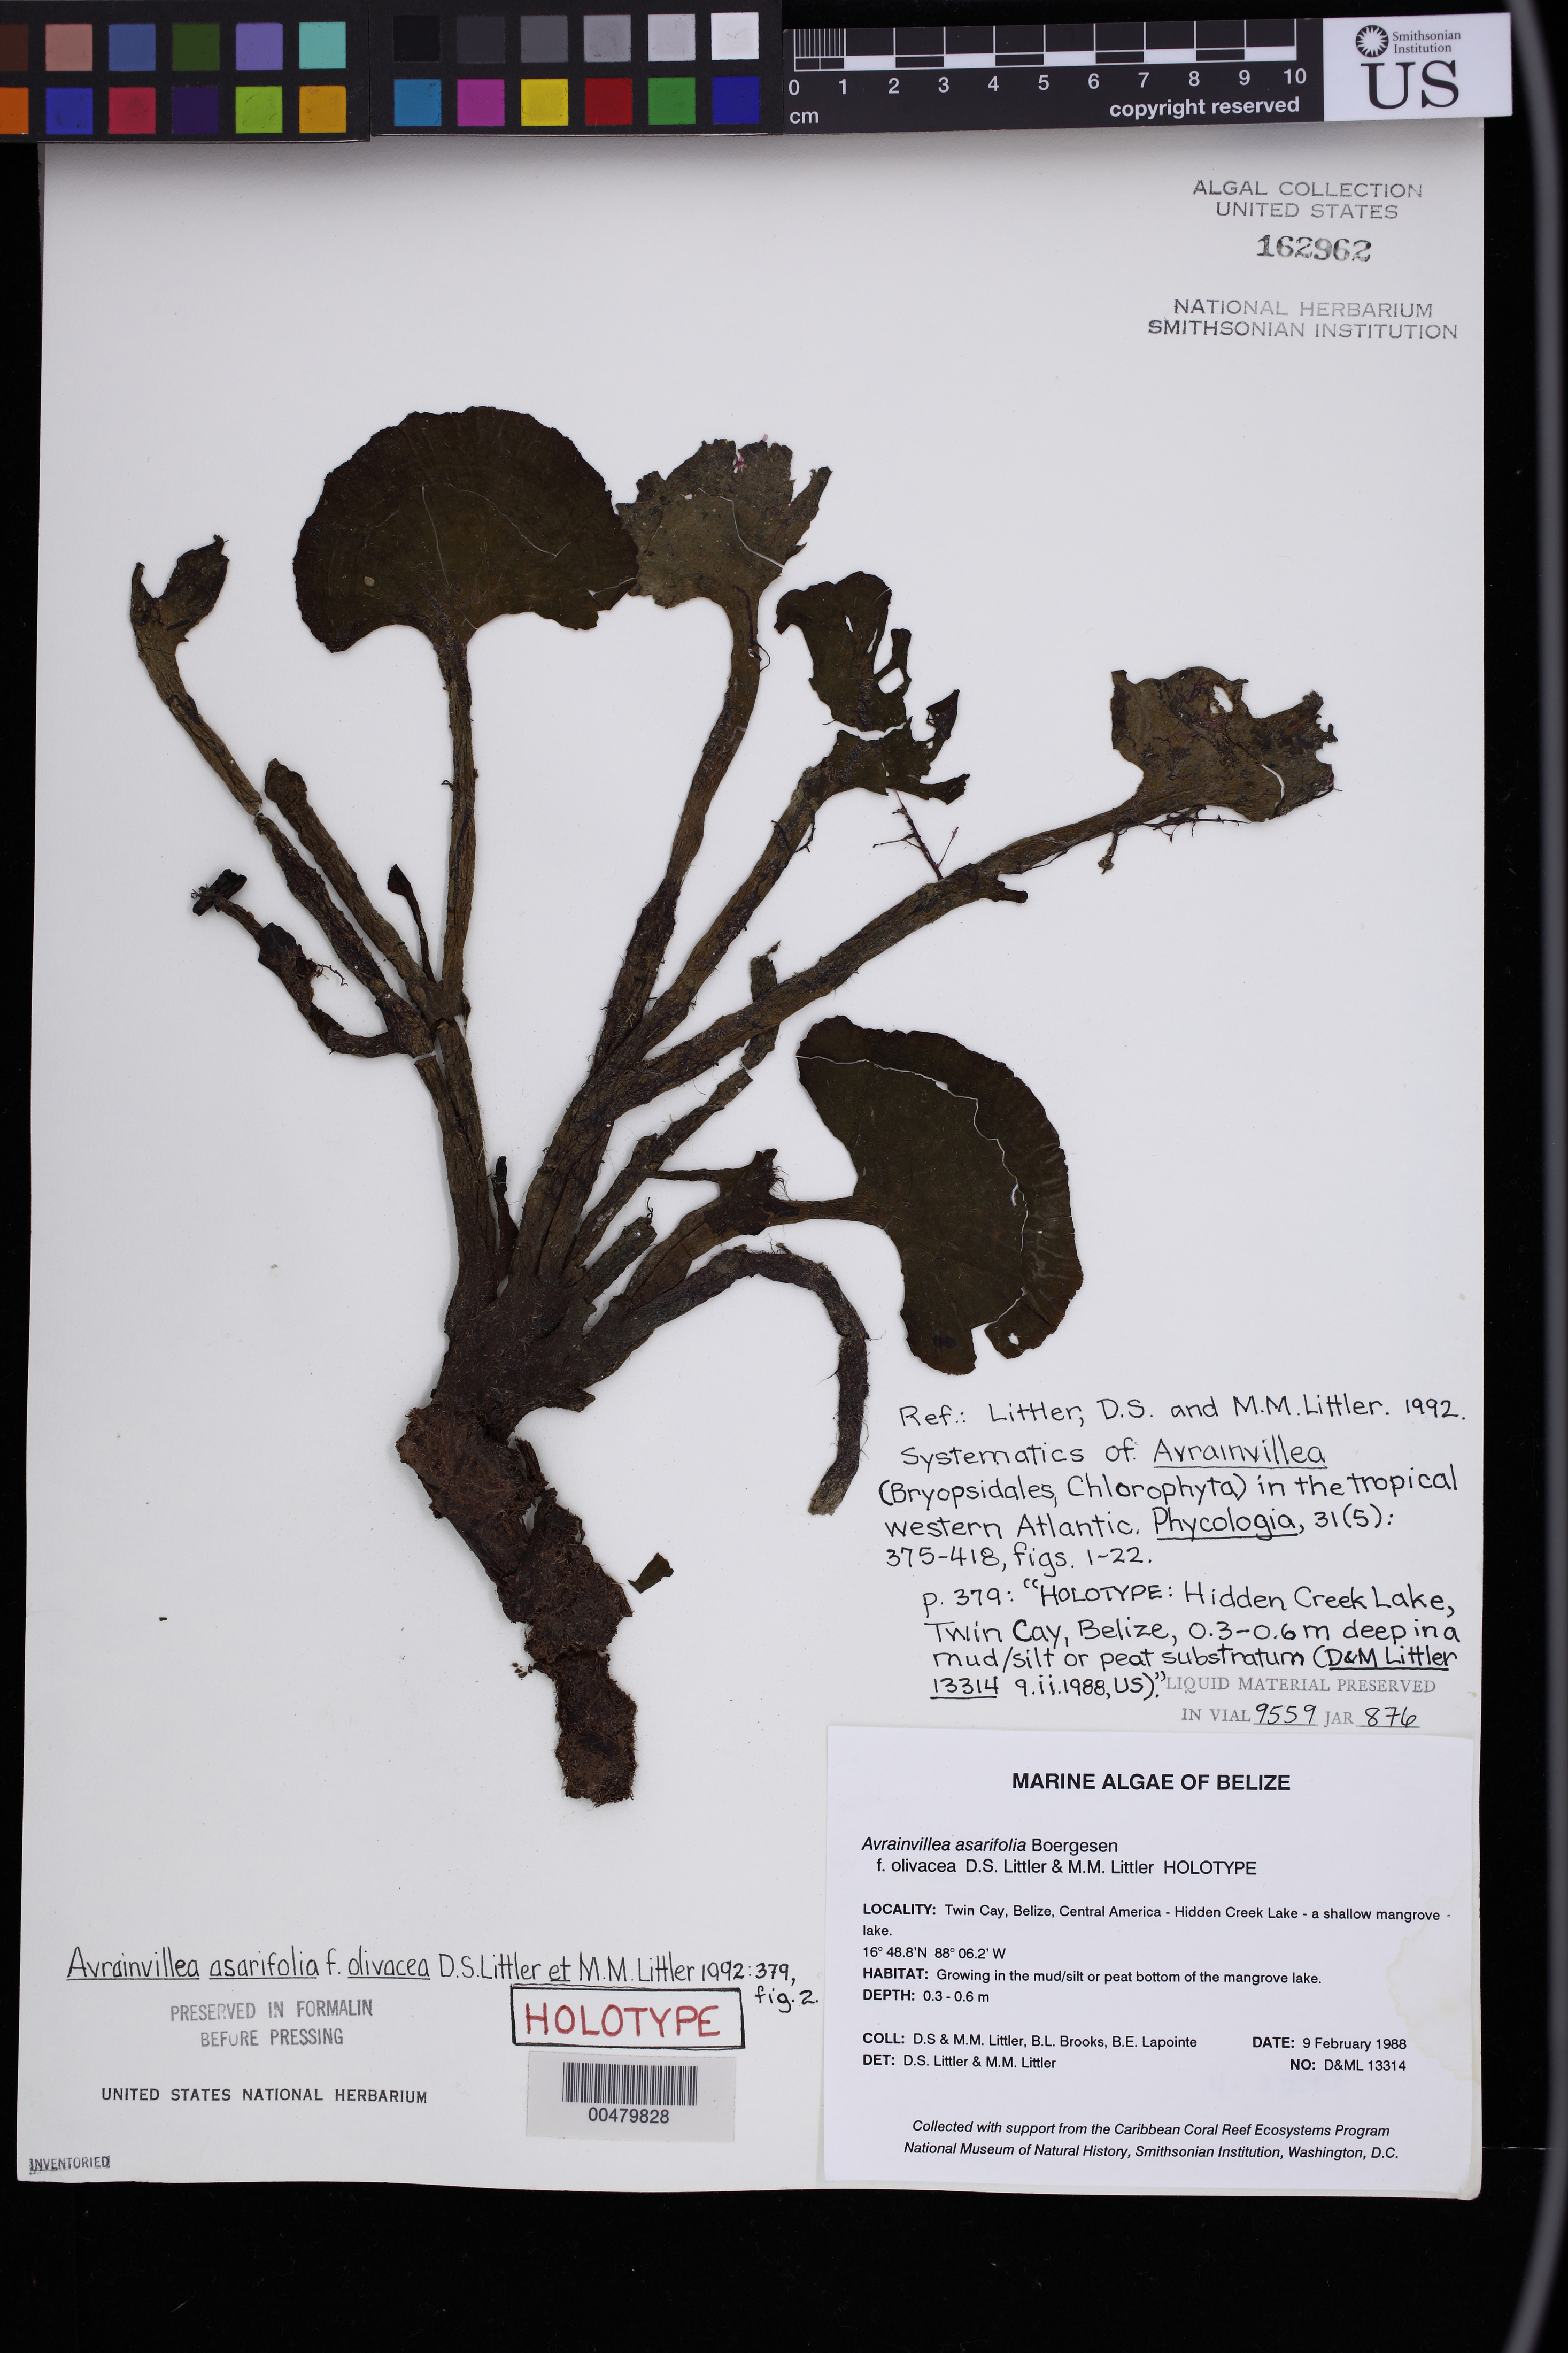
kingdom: Plantae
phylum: Chlorophyta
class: Ulvophyceae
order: Bryopsidales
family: Dichotomosiphonaceae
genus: Avrainvillea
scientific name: Avrainvillea asarifolia f. olivacea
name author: D.S. Littler & Littler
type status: Holotype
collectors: D. S. Littler, M. M. Littler, B. Brooks & B. Lapointe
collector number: D&ML 13314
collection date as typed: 09 Feb 1988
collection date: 1988-02-09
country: Belize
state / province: Stann Creek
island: Twin Cays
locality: Hidden Creek Lake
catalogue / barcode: US 162962